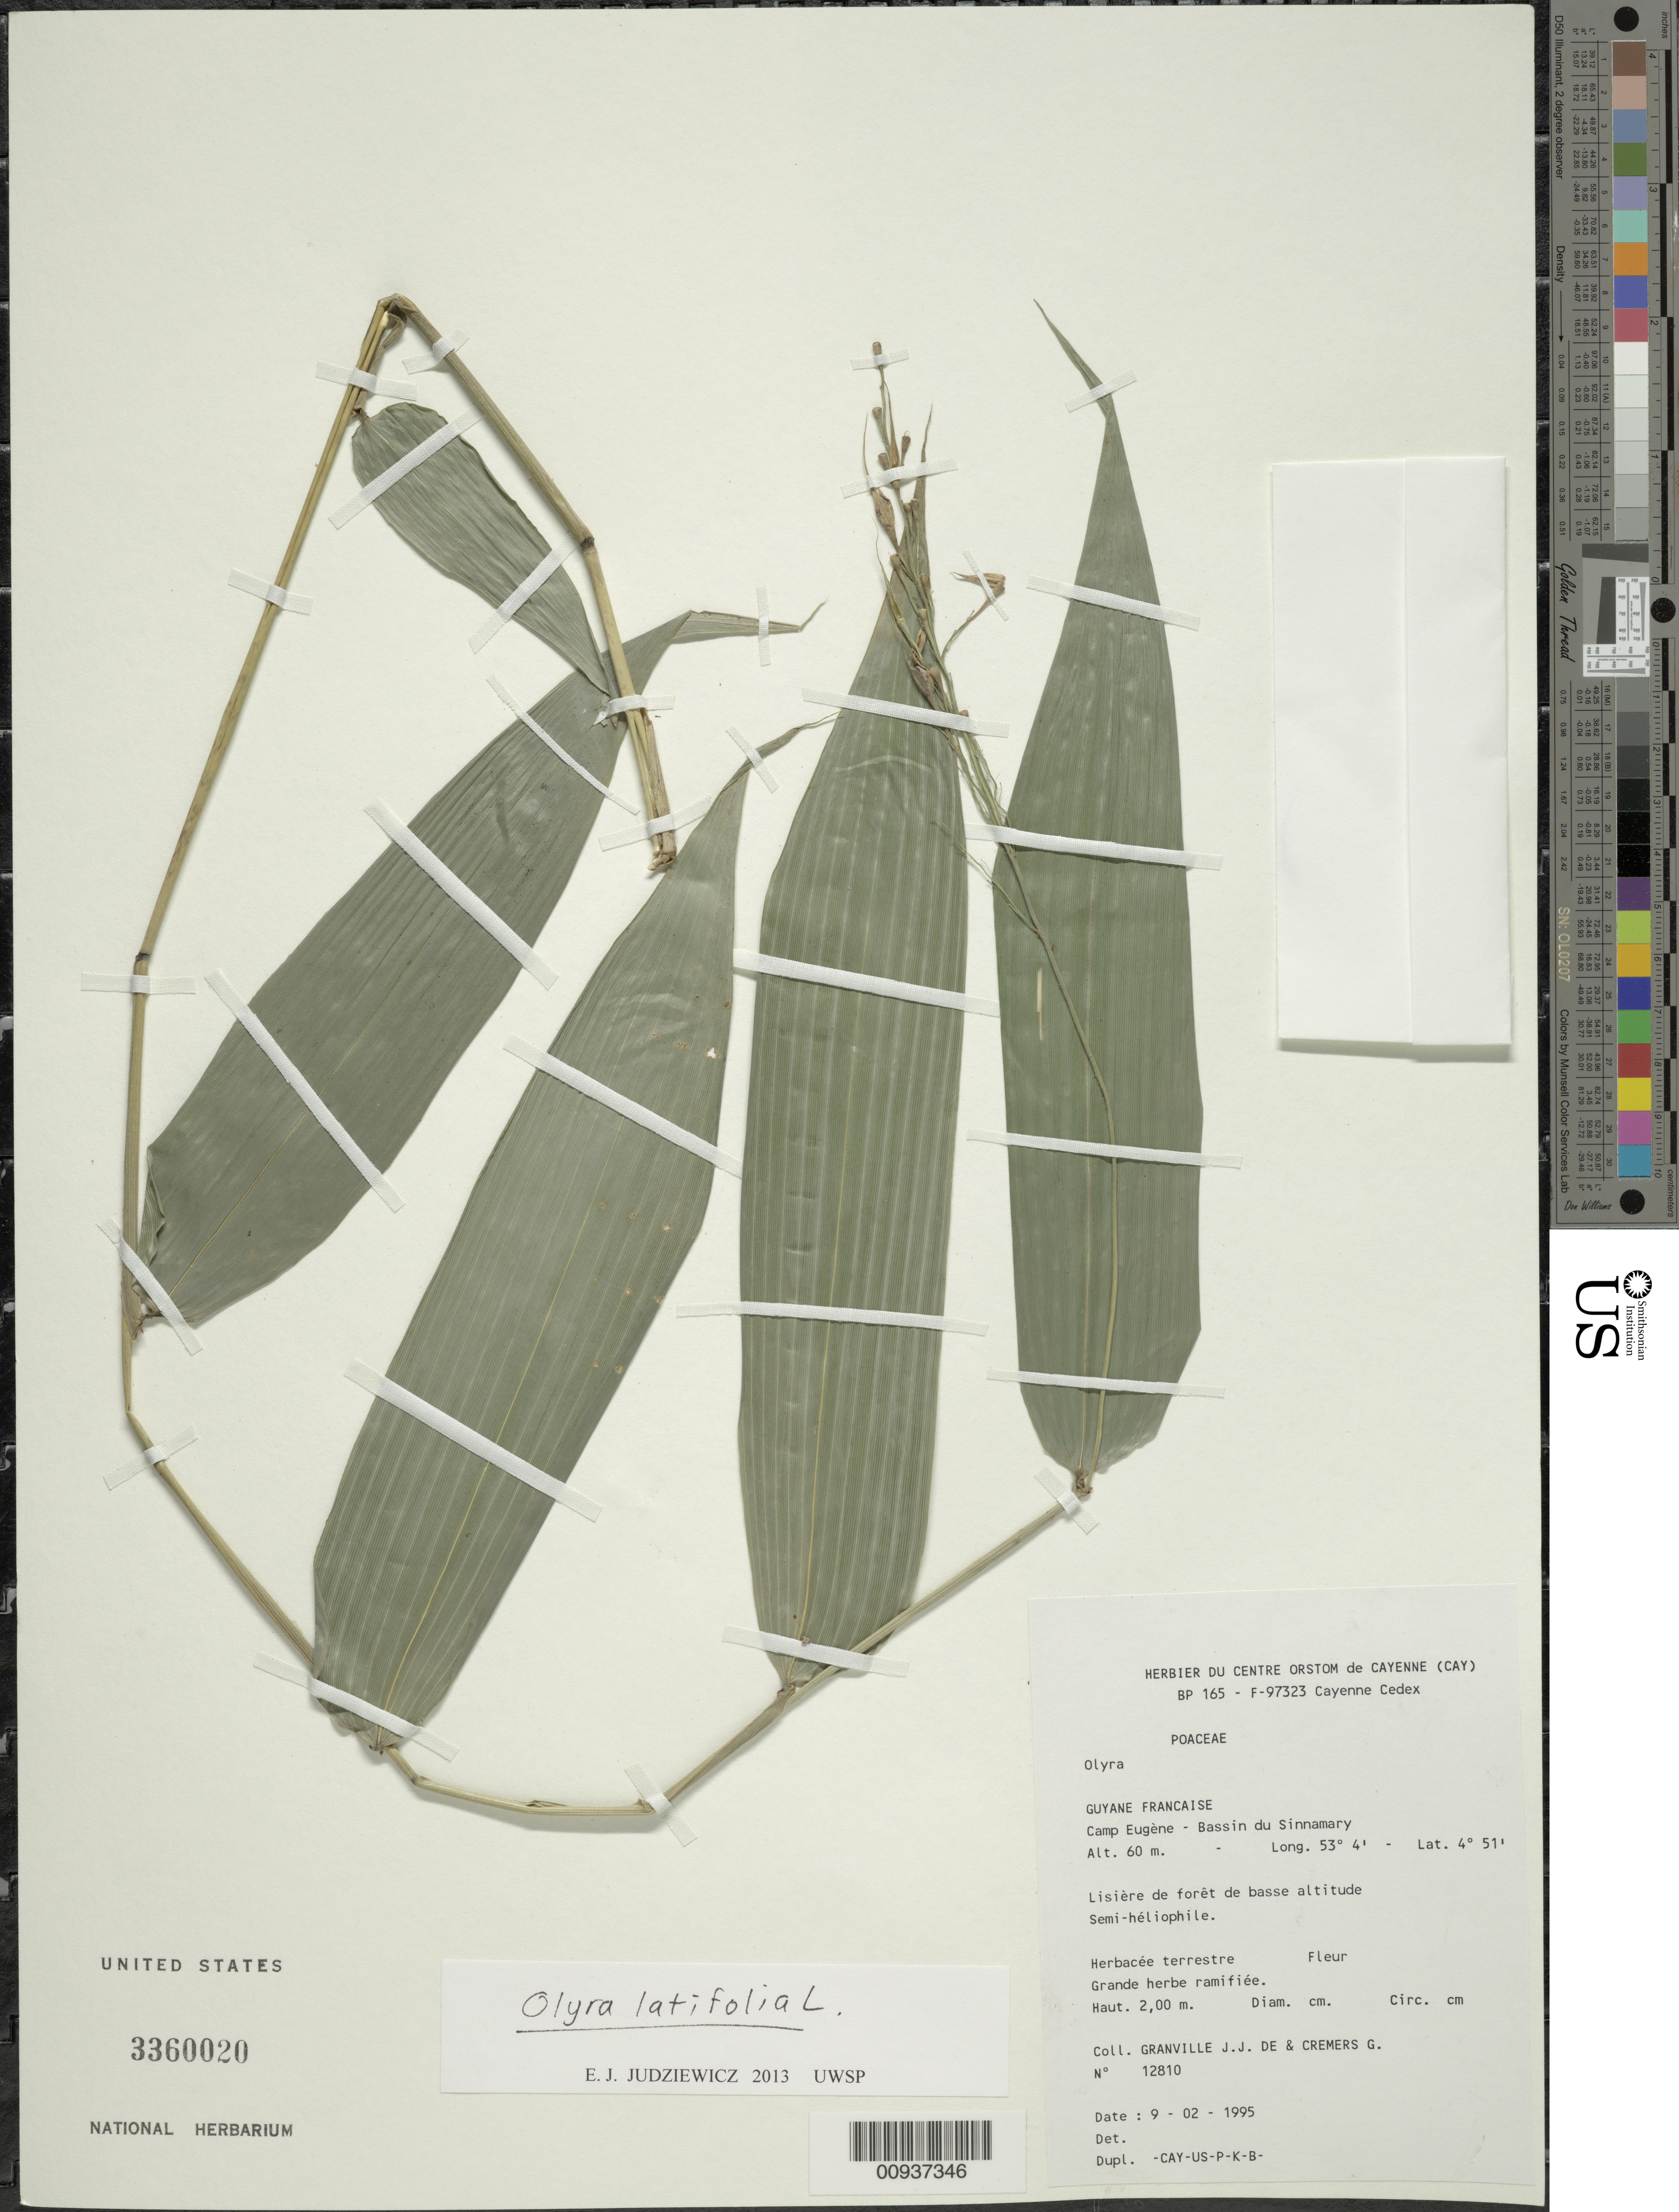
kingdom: Plantae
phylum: Tracheophyta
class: Liliopsida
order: Poales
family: Poaceae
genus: Olyra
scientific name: Olyra latifolia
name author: L.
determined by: Judziewicz, E. J.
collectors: J.-J. de Granville & G. Cremers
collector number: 12810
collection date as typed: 9-Feb-95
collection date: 1995-02-09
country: French Guiana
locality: Camp Eugène, Bassin du Sinnamary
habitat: Lisiere de foret de basse altitude. Semi-heliophile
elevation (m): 60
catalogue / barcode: US 3360020